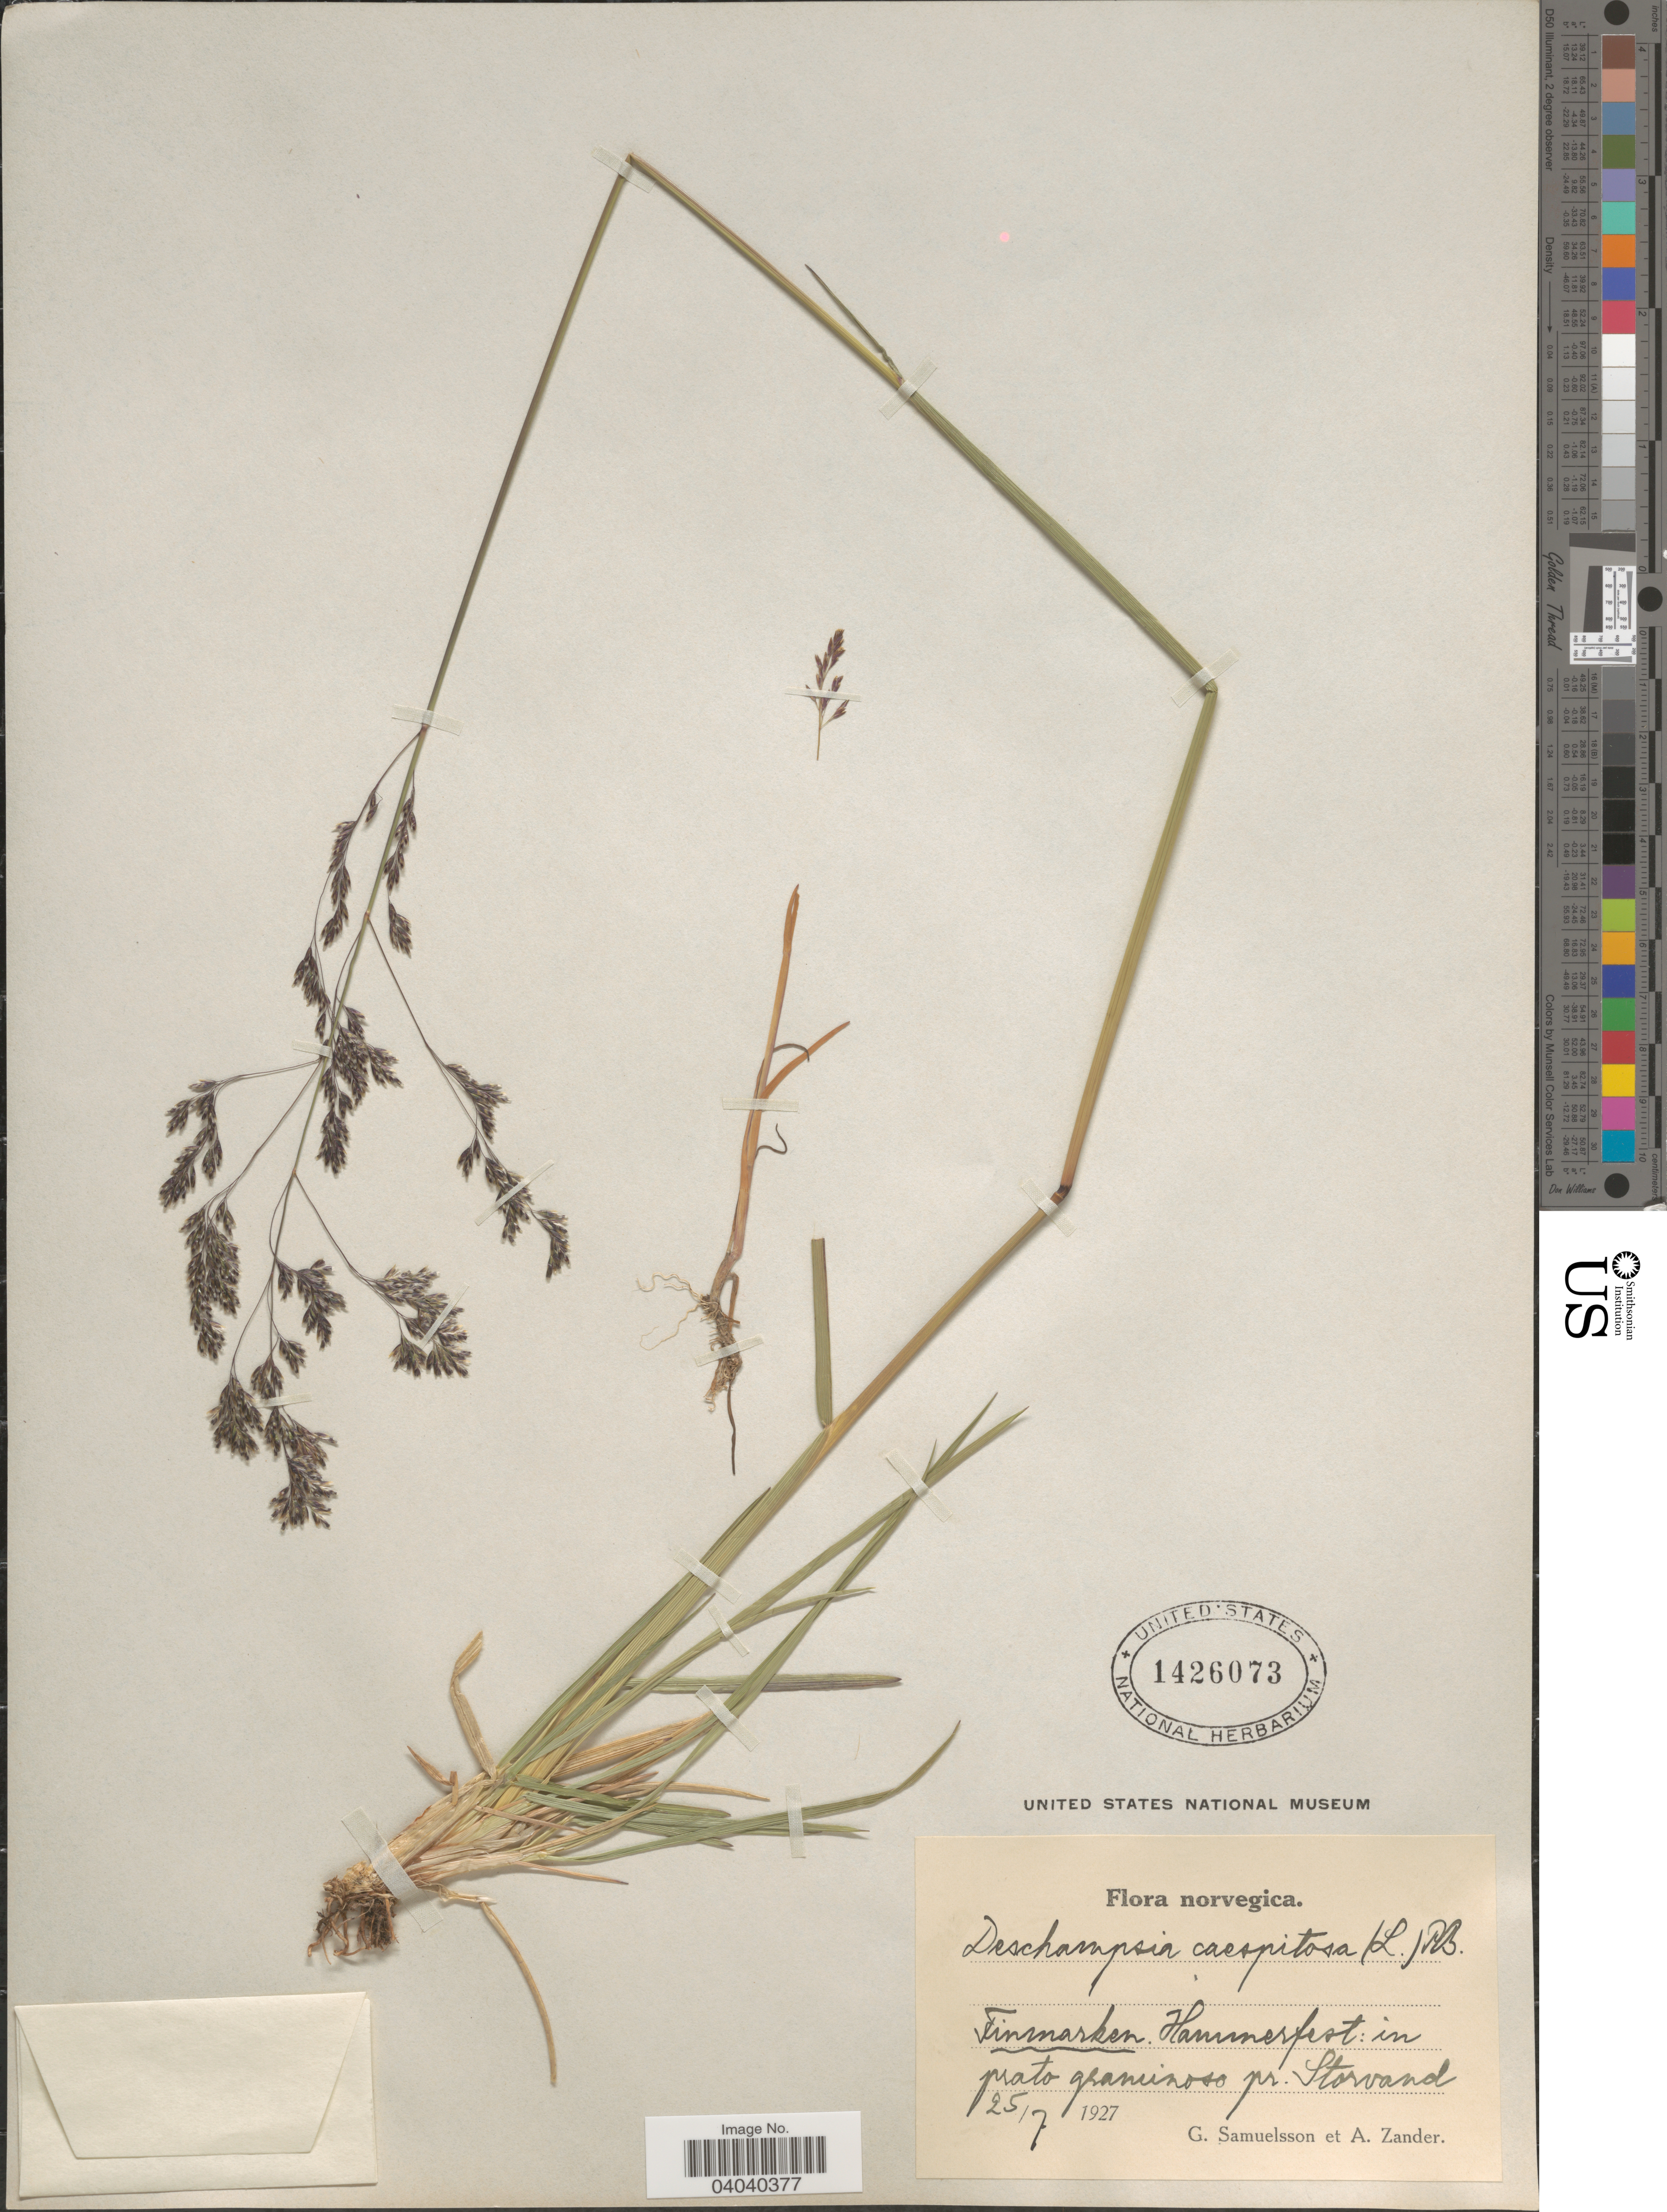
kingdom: Plantae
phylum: Tracheophyta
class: Liliopsida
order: Poales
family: Poaceae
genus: Deschampsia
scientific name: Deschampsia cespitosa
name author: (L.) P. Beauv.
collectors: G. Samuelsson & A. Zander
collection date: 1927-07-25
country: Norway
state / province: Finnmark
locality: Finmarken. Hammerfest: in prato graminoso pr. Storvand.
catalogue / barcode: US 1426073